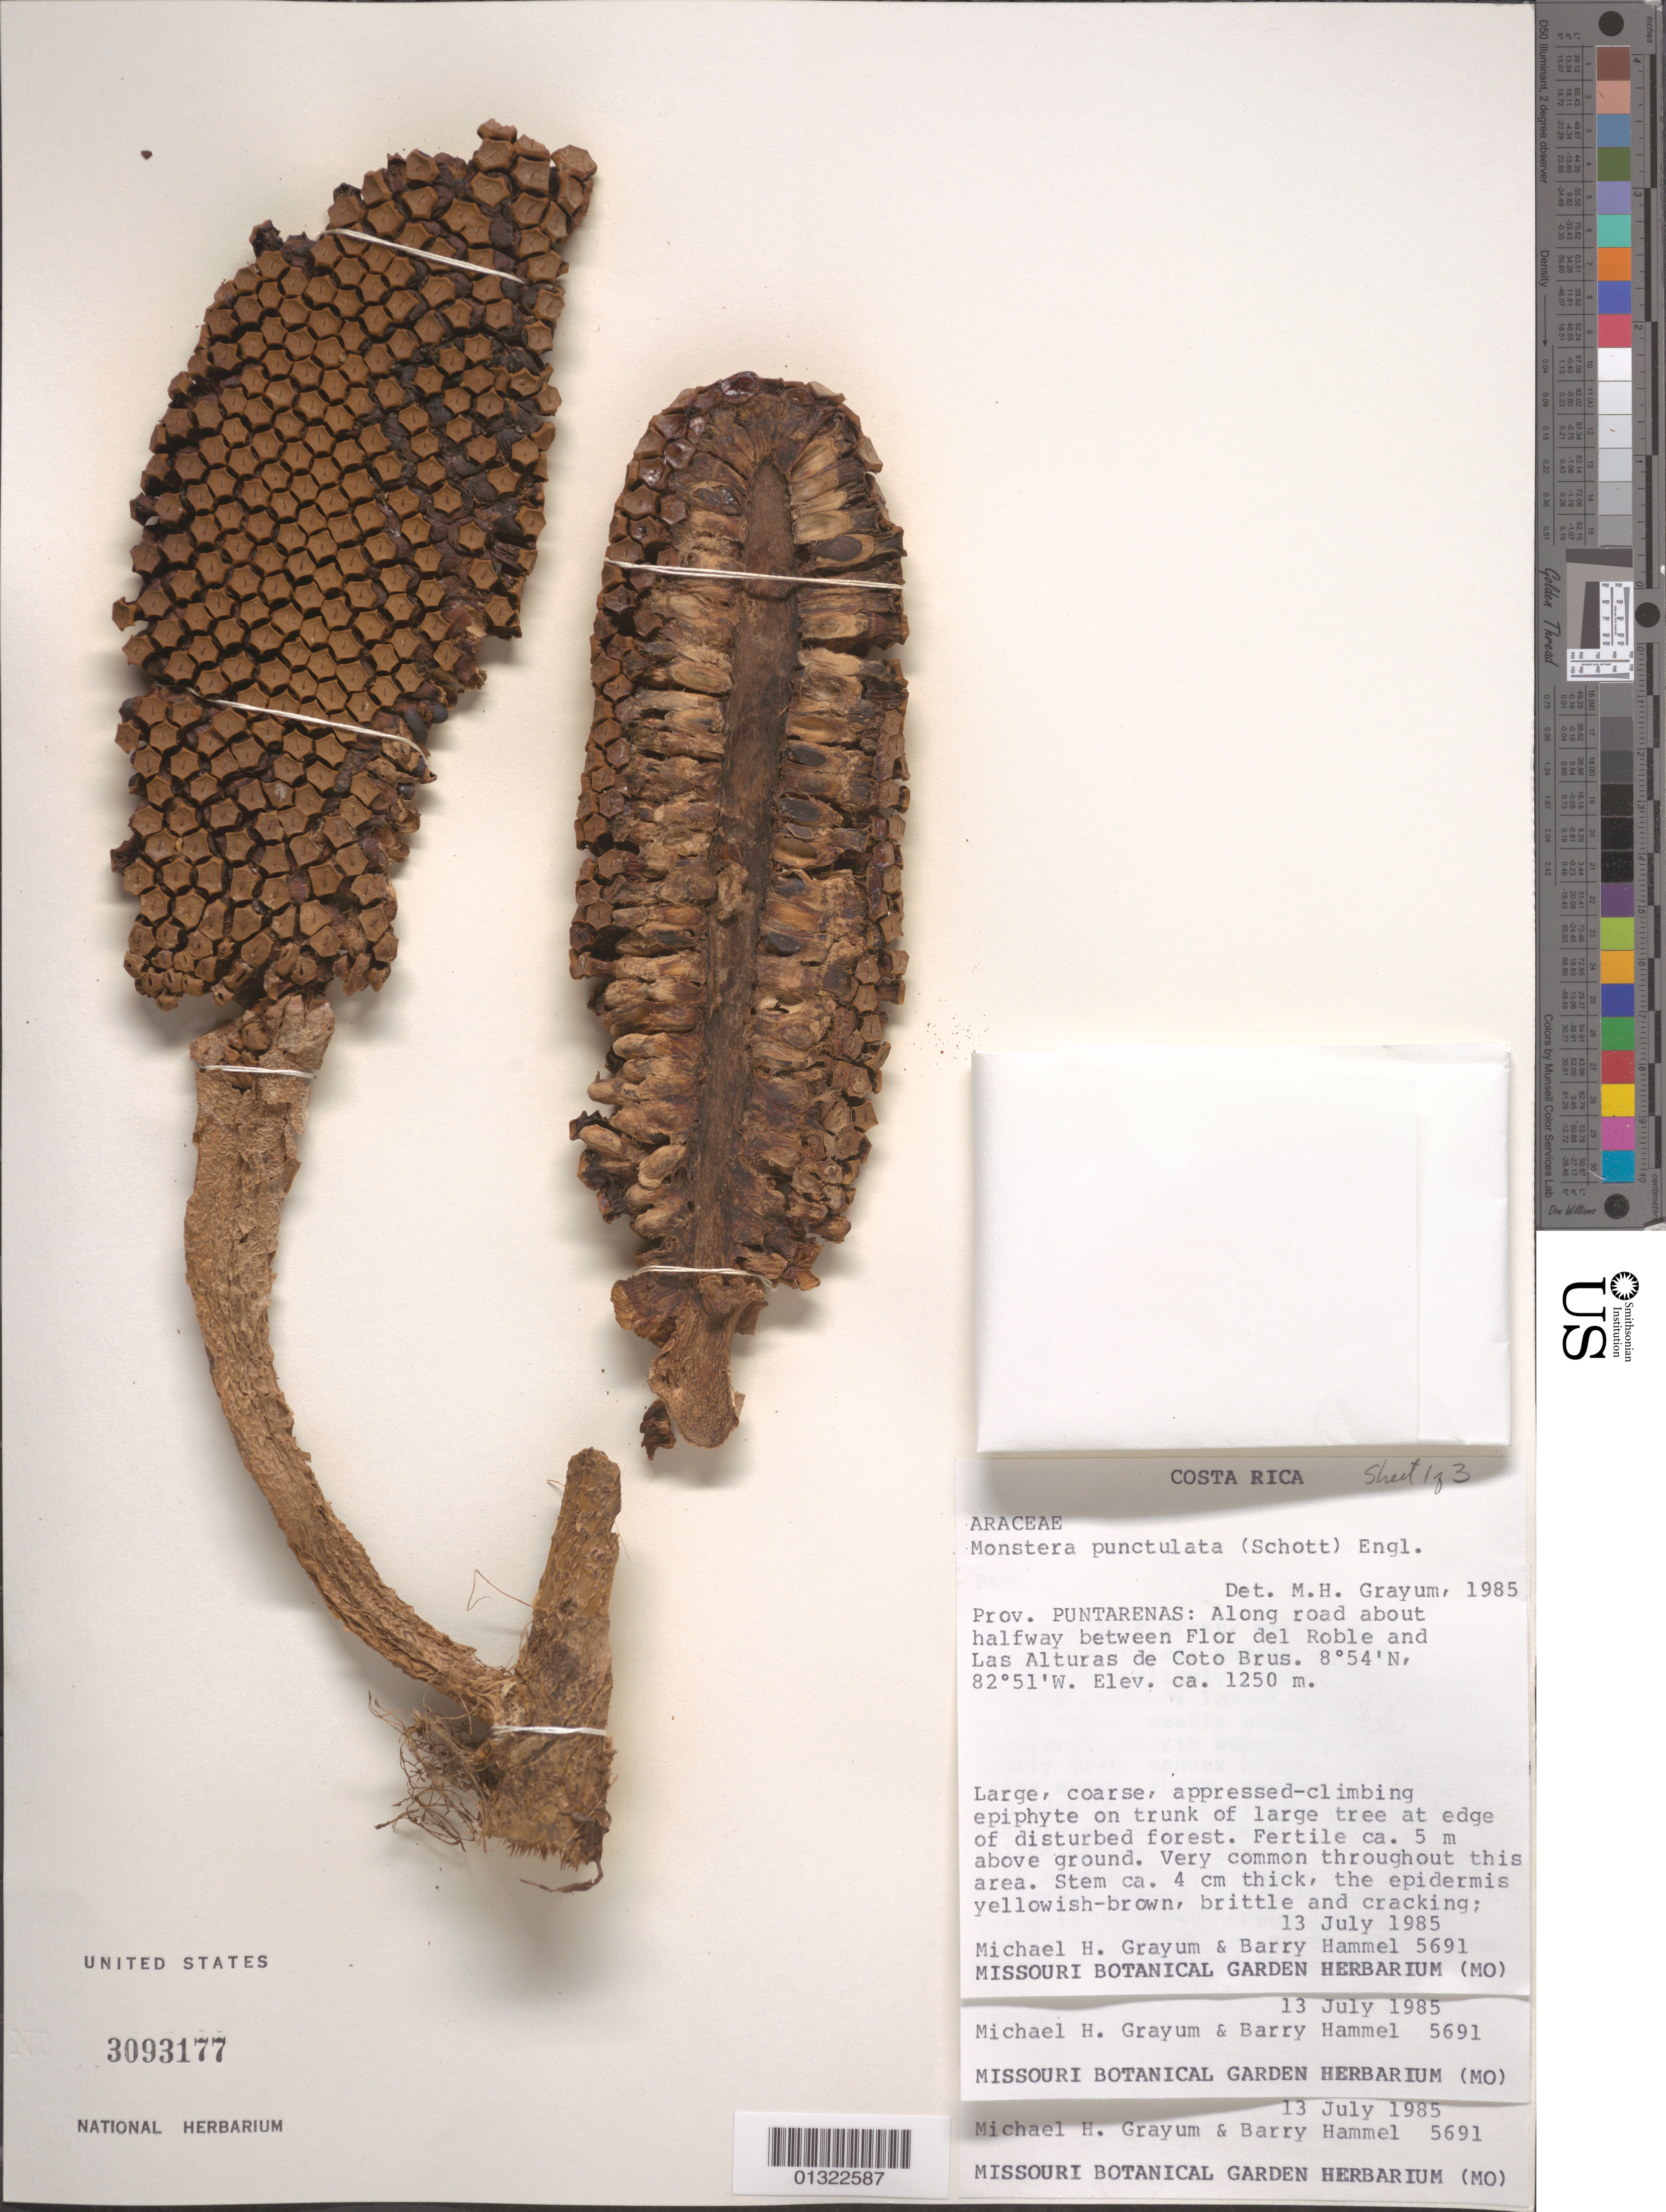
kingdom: Plantae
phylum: Tracheophyta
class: Liliopsida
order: Alismatales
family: Araceae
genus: Monstera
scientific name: Monstera punctulata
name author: (Schott) Schott ex Engl.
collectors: M. H. Grayum & B. Hammel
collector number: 5691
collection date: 1985-07-13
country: Costa Rica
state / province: Puntarenas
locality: Along road about halfway between Flor del Roble and Las Alturas de Coto Brus.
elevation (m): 1250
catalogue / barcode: US 3093177